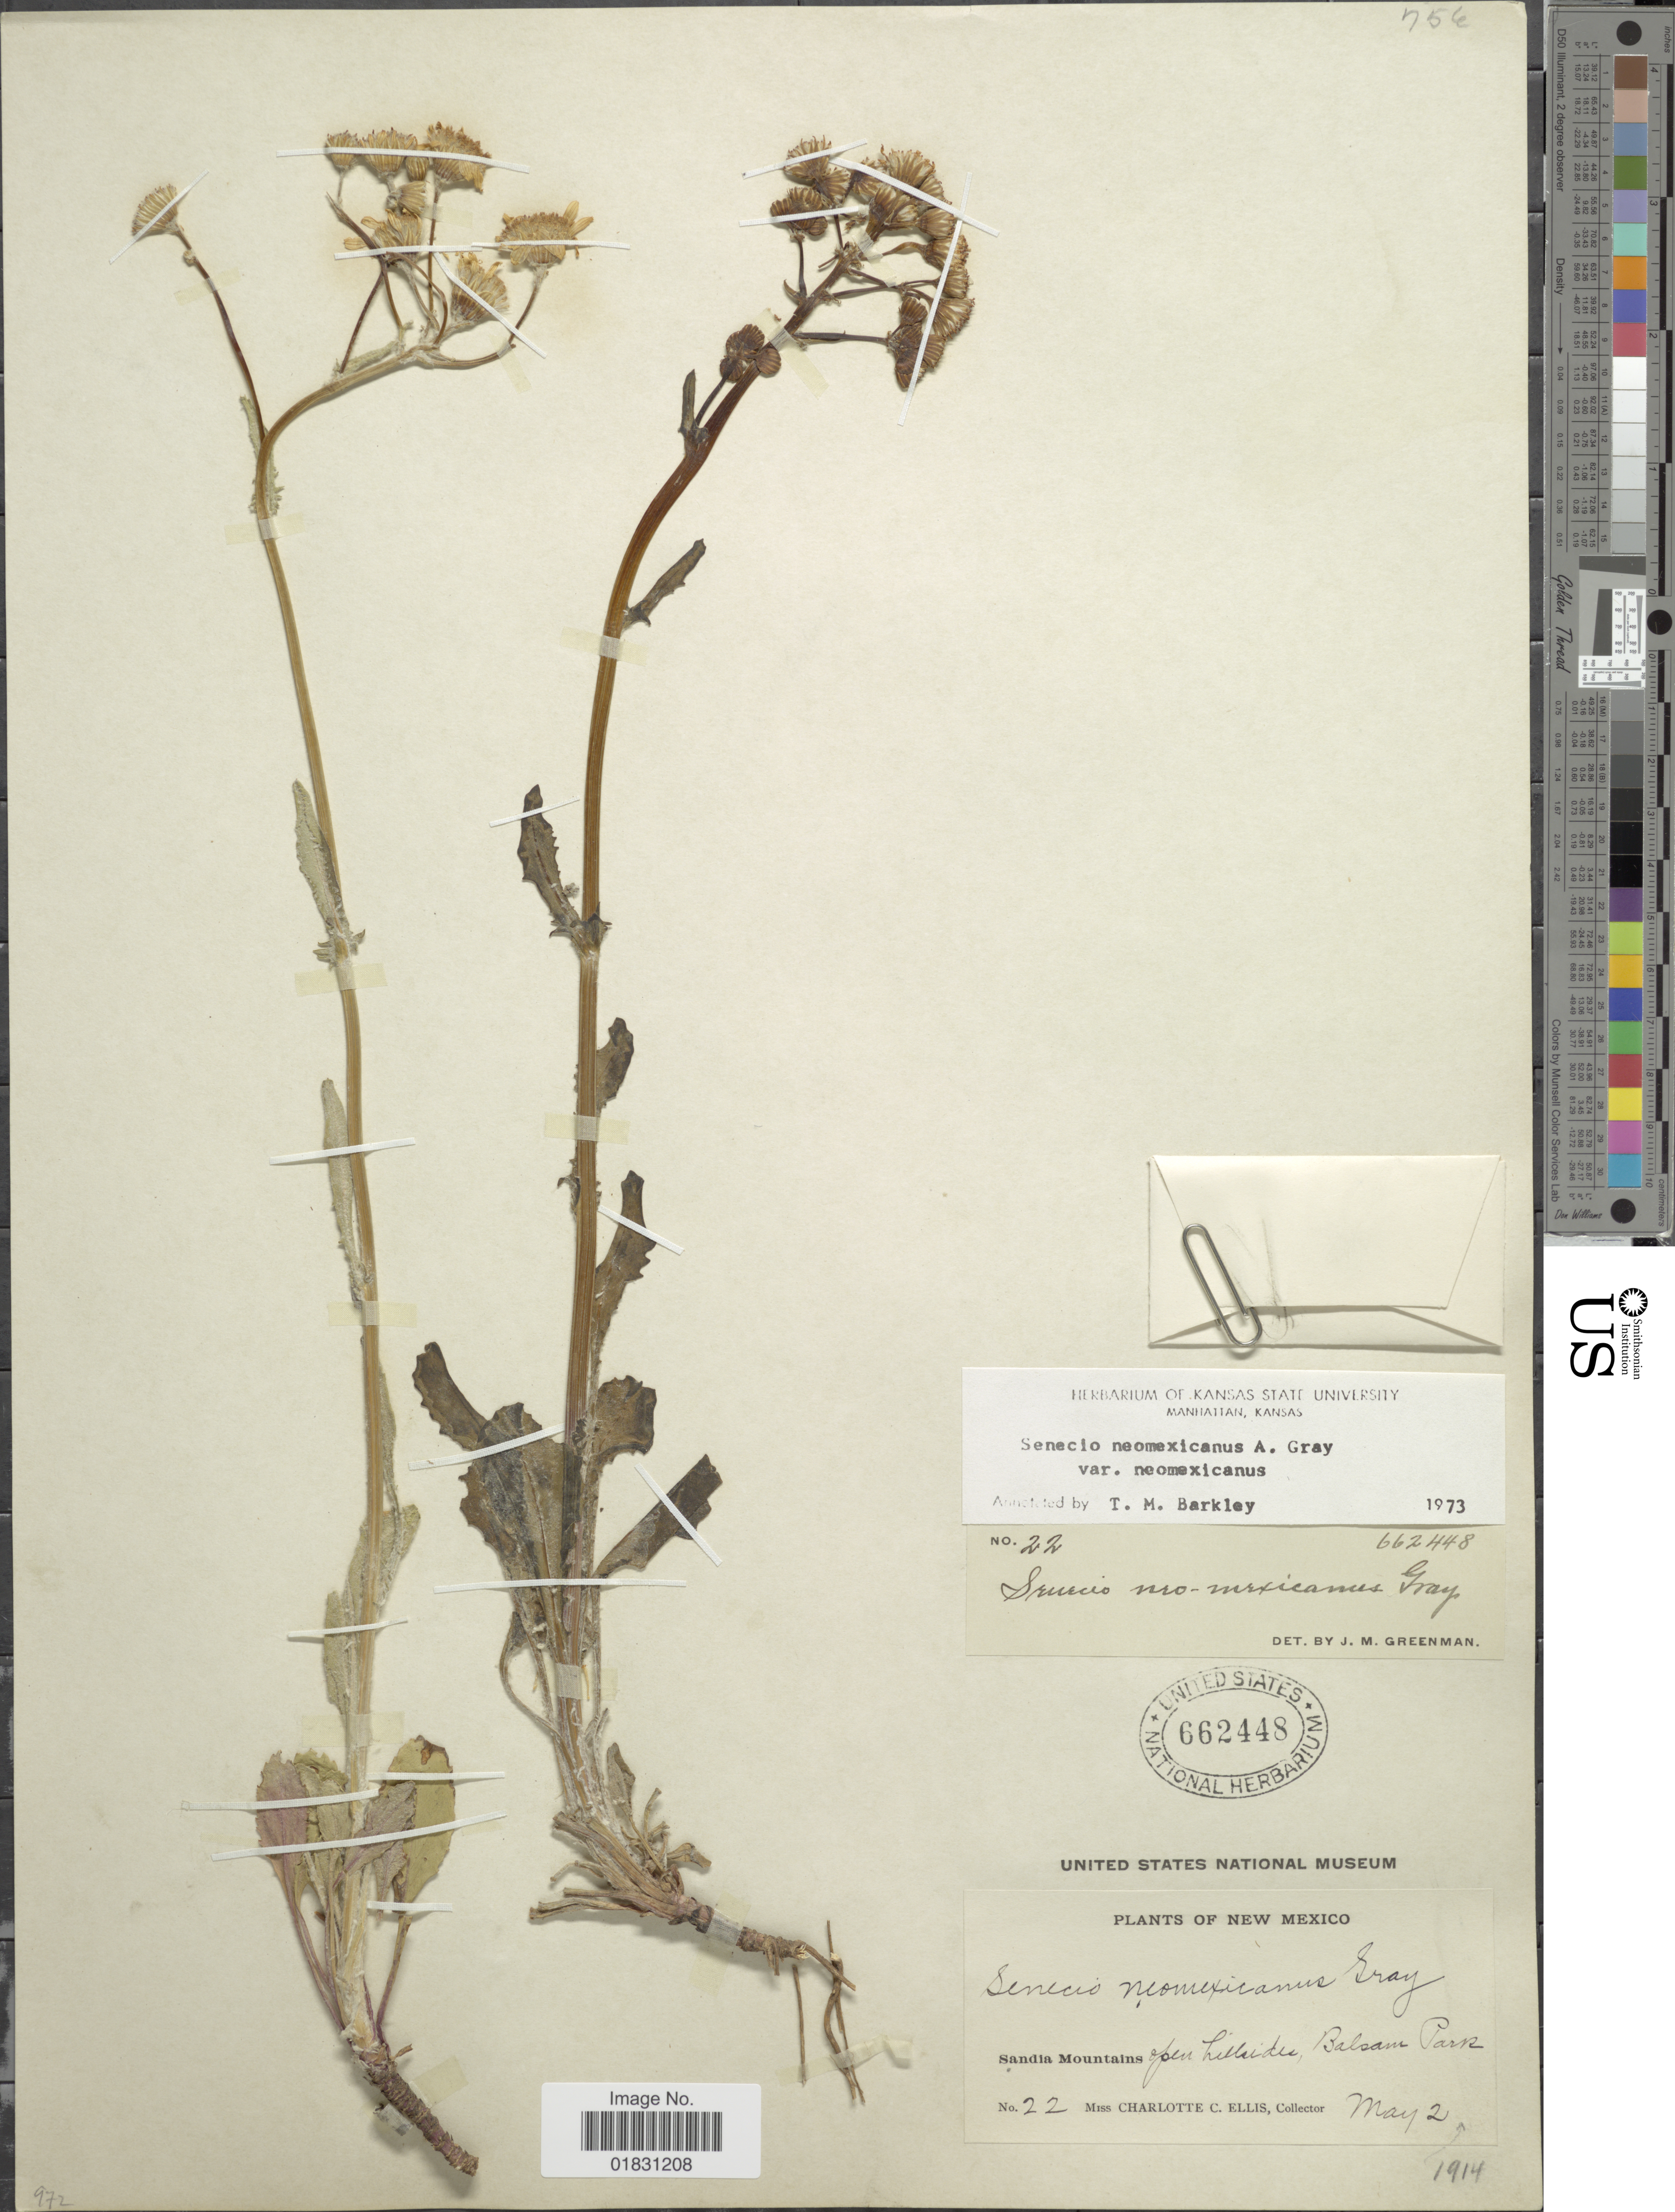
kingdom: Plantae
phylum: Tracheophyta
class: Magnoliopsida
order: Asterales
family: Asteraceae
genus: Packera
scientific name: Packera neomexicana var. neomexicana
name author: (A. Gray) W.A. Weber & Á. Löve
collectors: C. C. Ellis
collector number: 22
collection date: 1914-05-02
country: United States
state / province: New Mexico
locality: Sandia Mountains open hillsie, Balsam Park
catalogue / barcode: US 662448